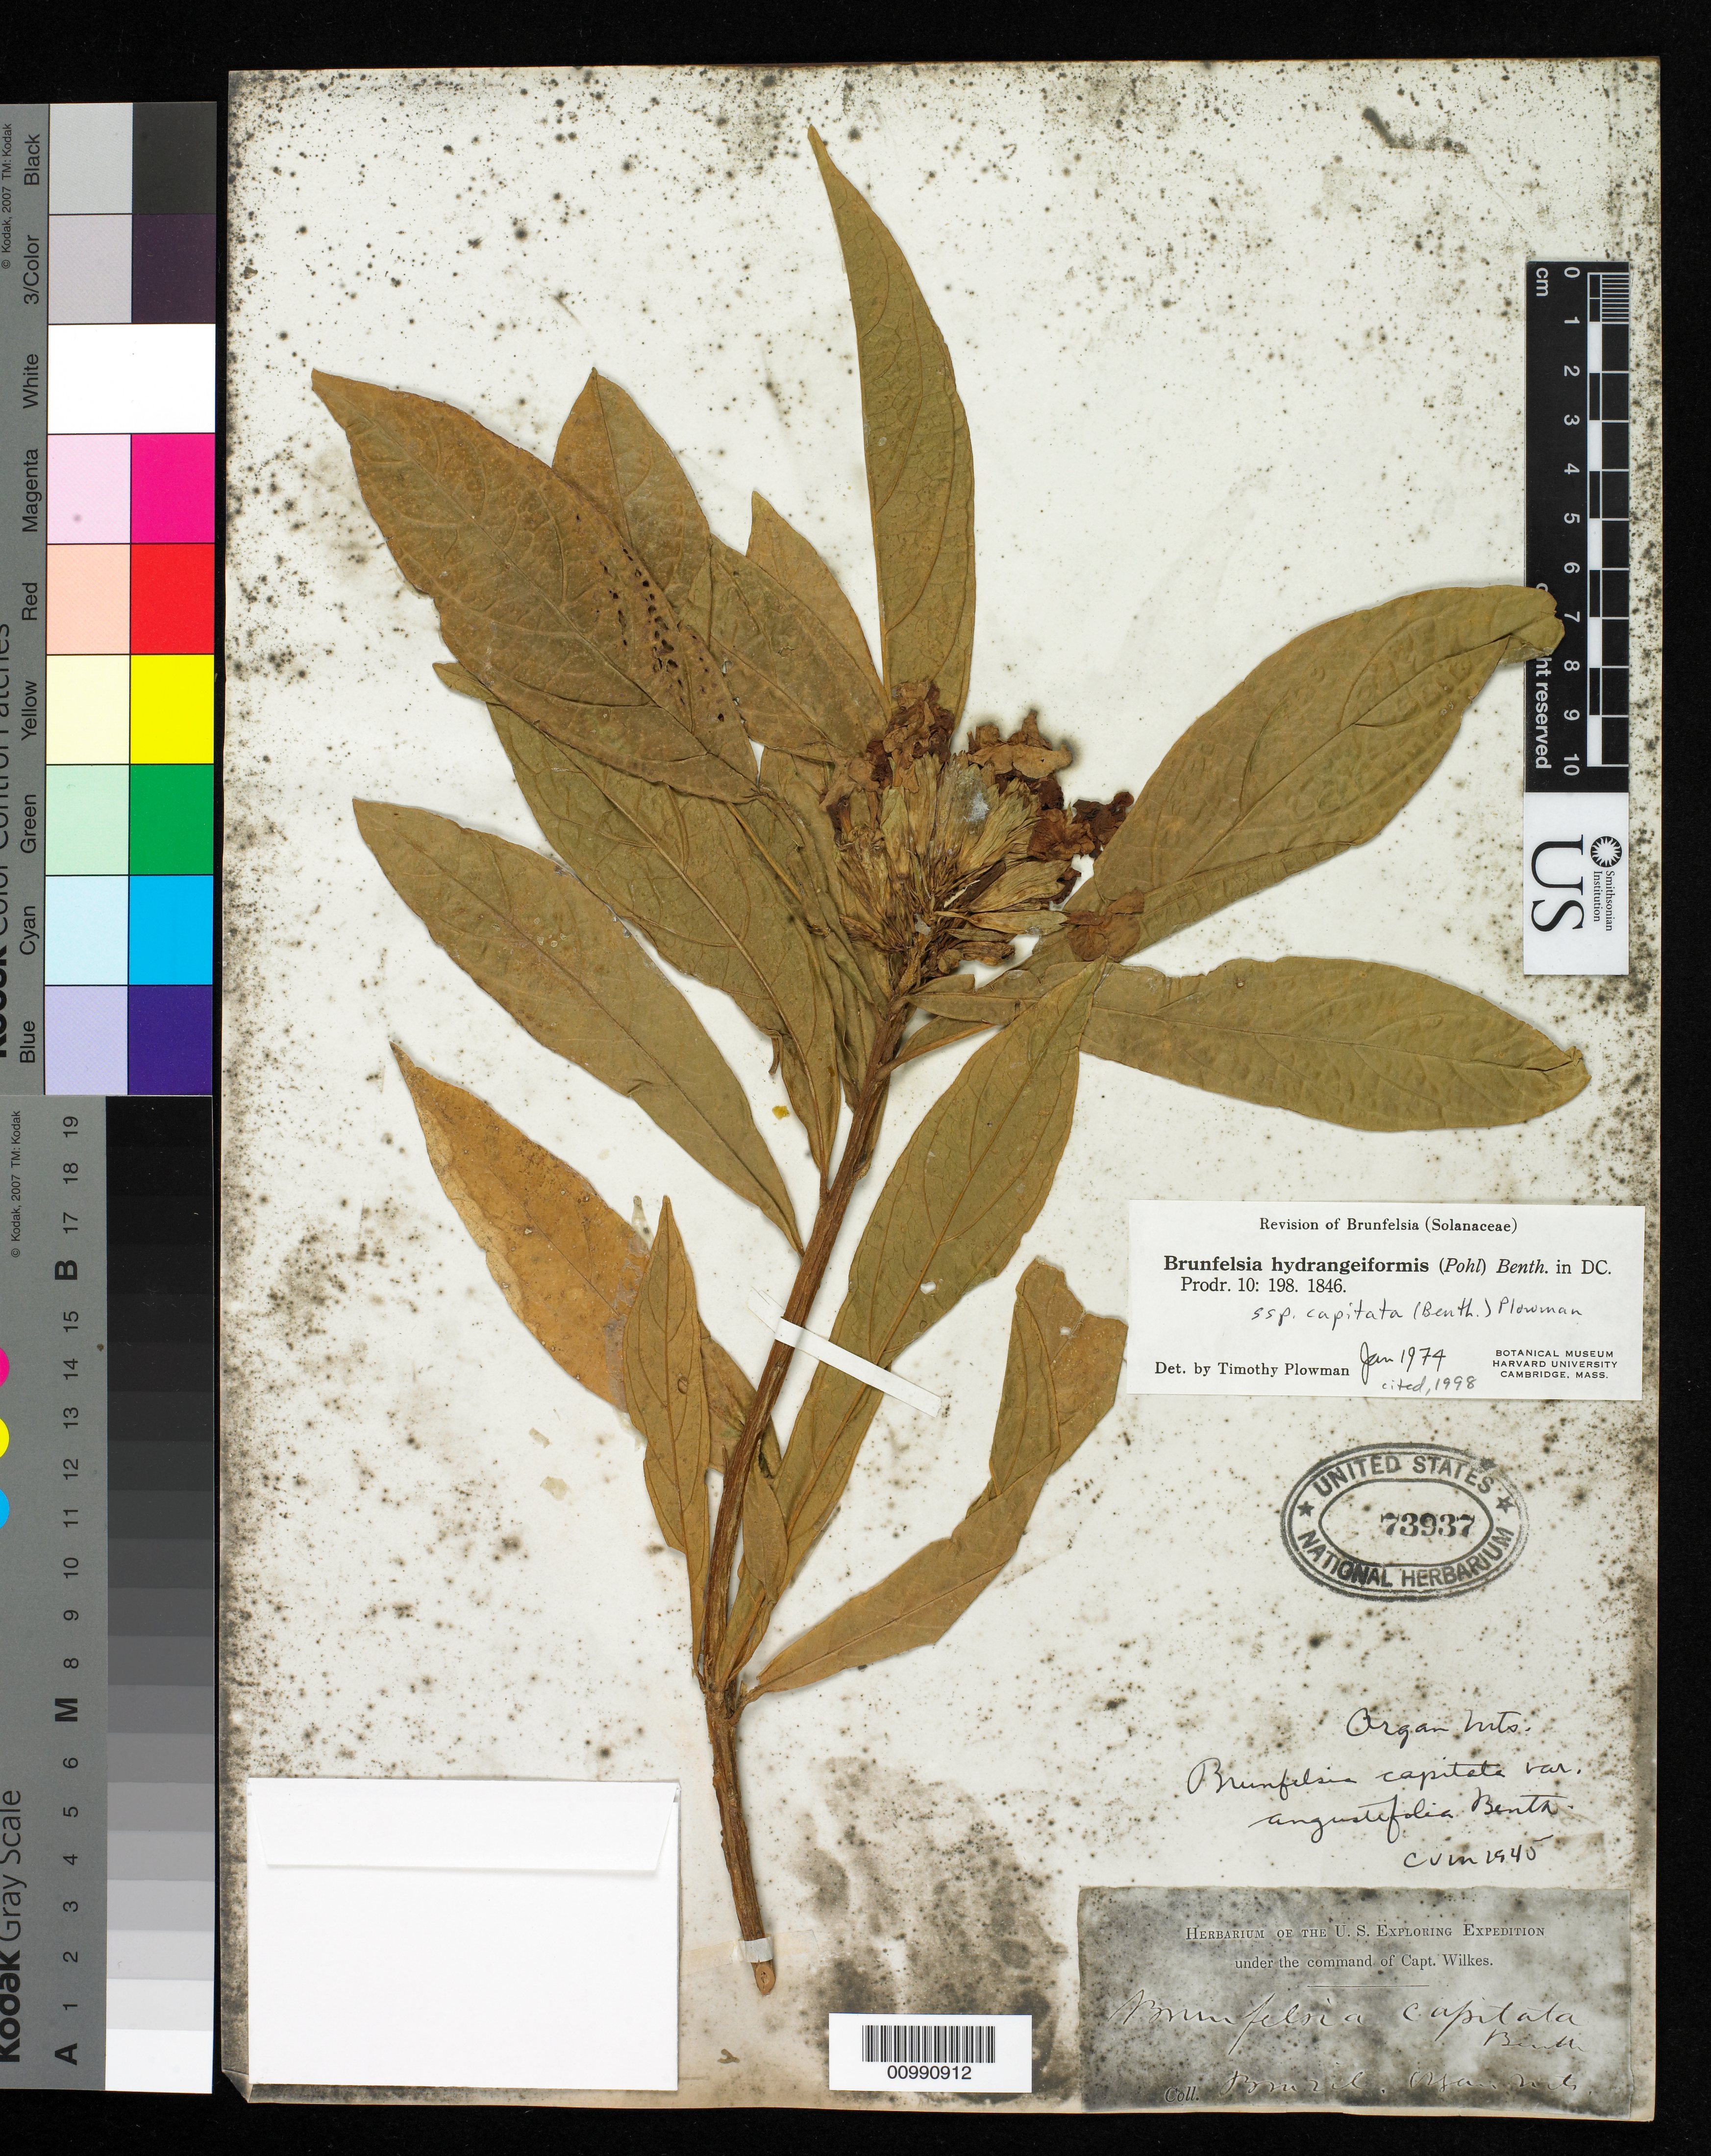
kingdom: Plantae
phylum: Tracheophyta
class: Magnoliopsida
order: Solanales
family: Solanaceae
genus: Brunfelsia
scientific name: Brunfelsia hydrangeiformis subsp. capitata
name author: (Benth.) Plowman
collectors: Wilkes Explor. Exped.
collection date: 1838/1842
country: Brazil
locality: Organ Mts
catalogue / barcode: US 73937